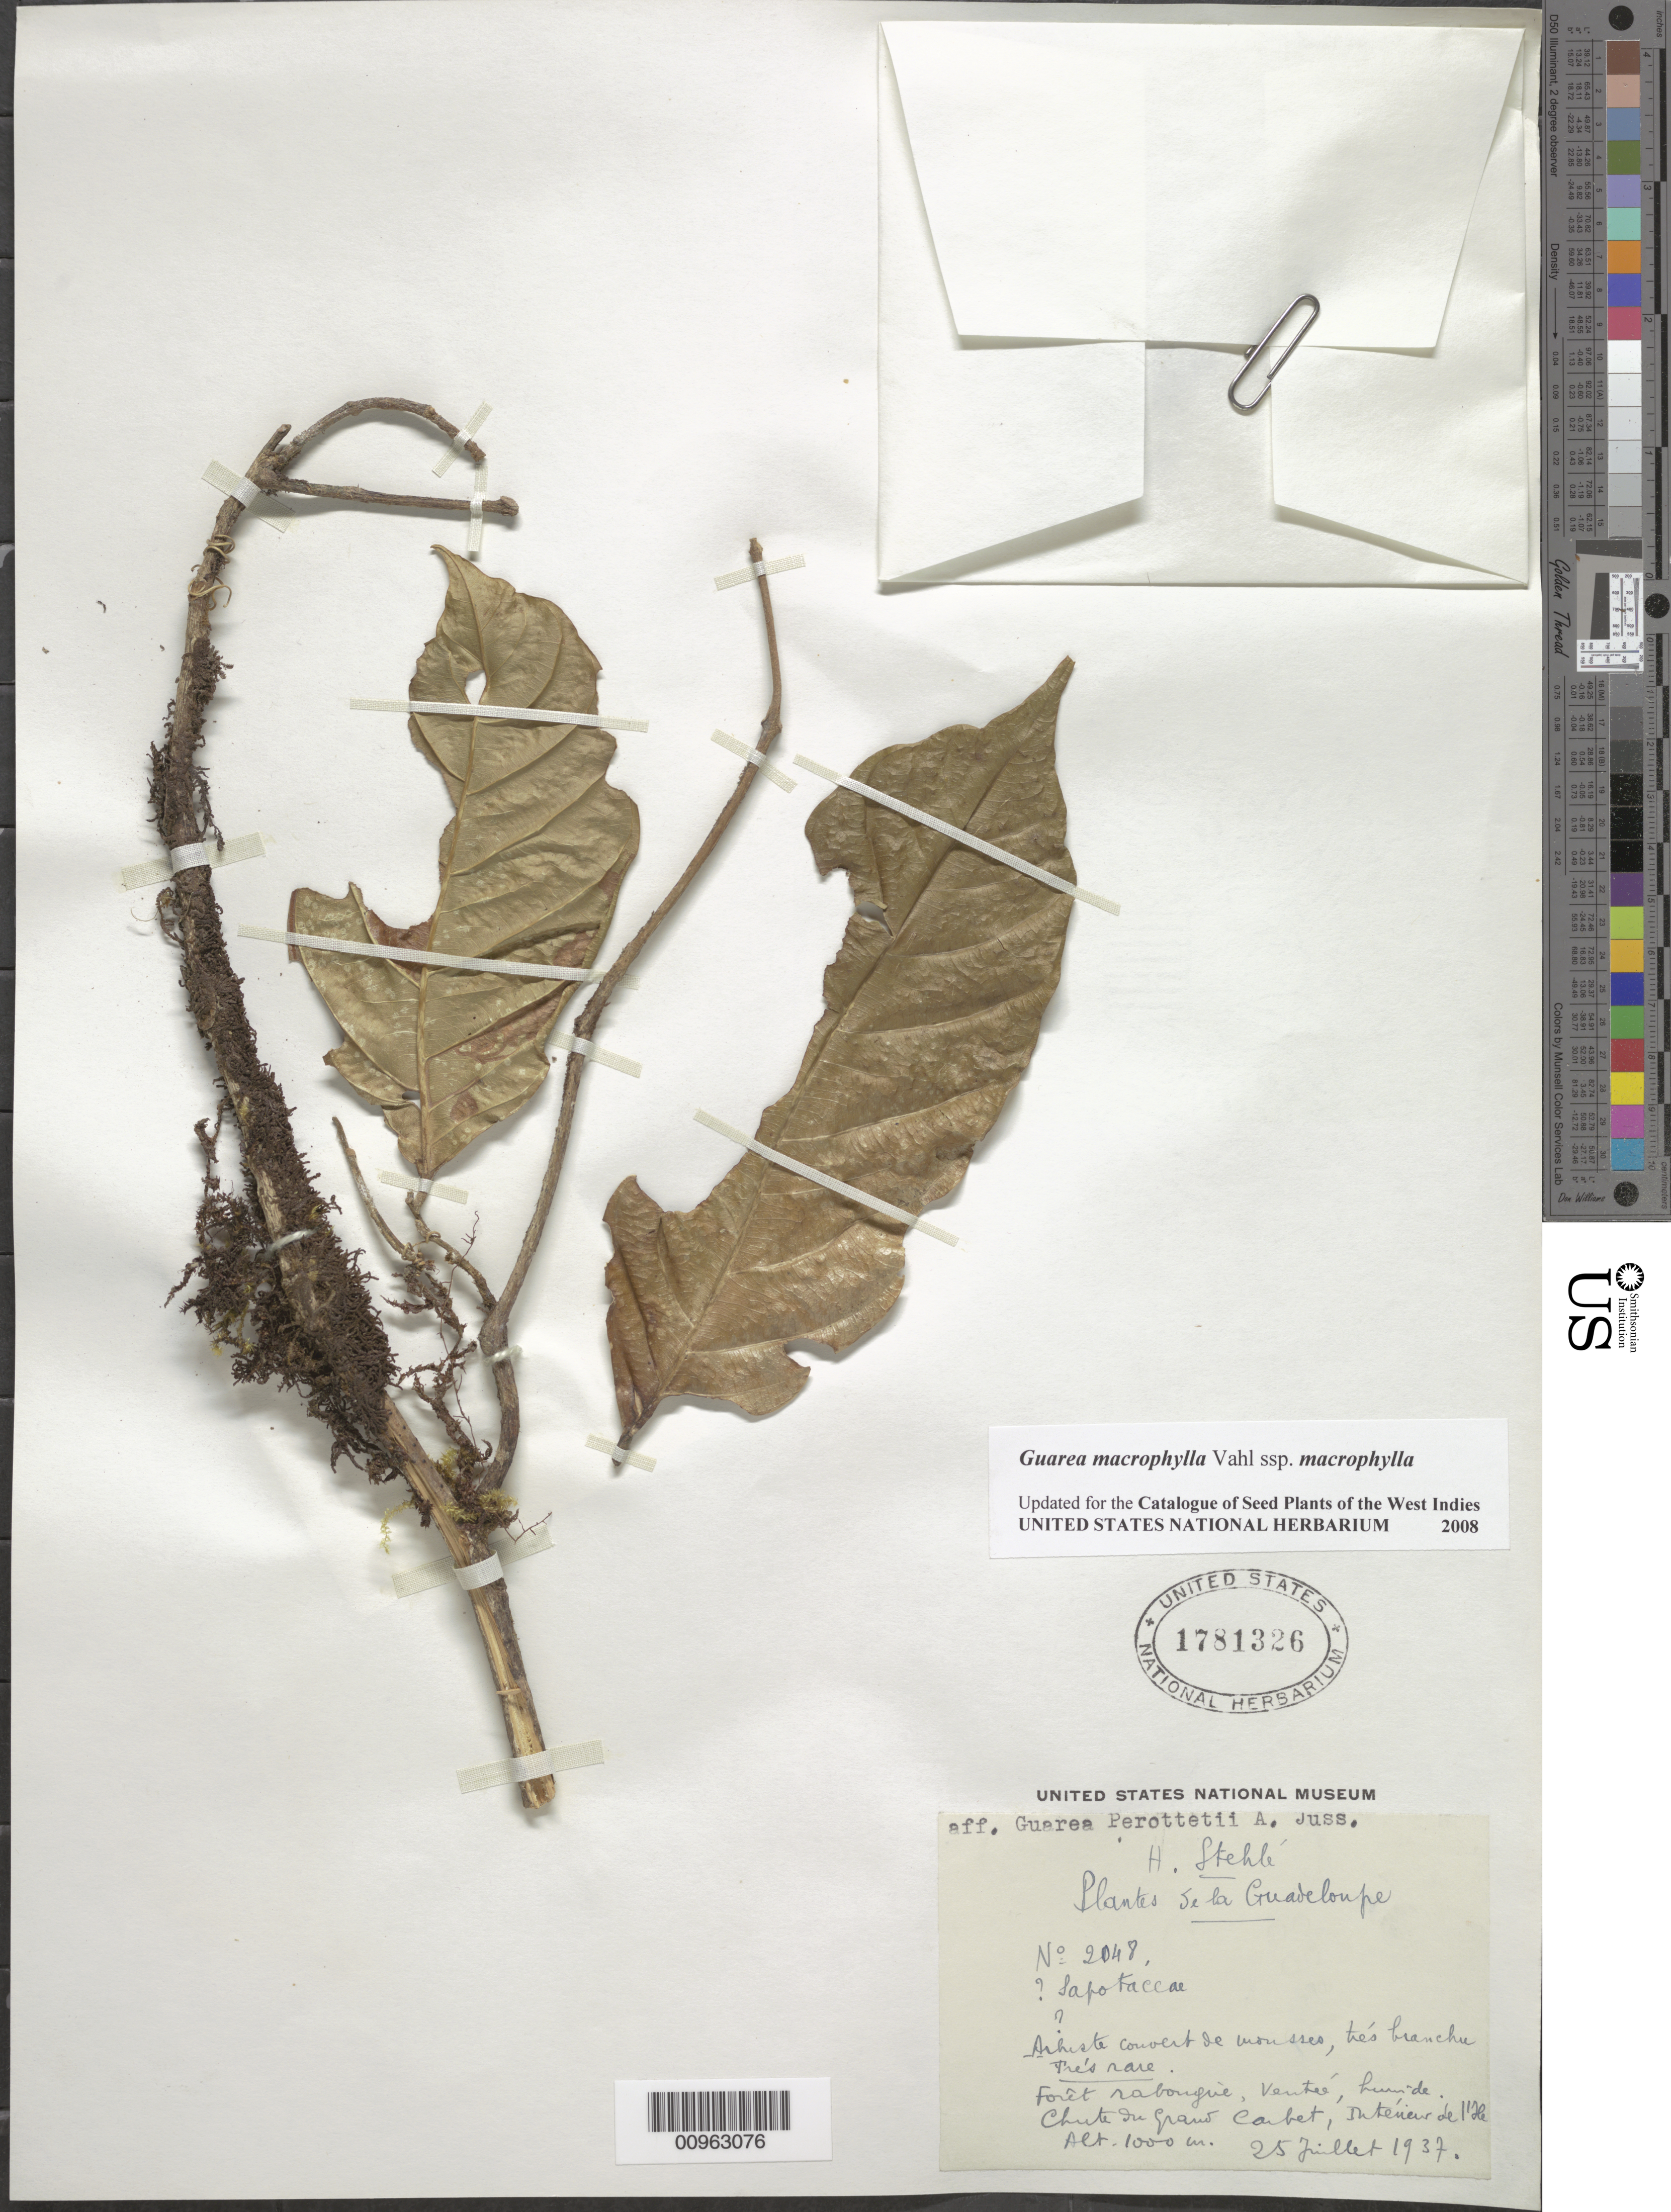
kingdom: Plantae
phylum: Tracheophyta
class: Magnoliopsida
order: Sapindales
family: Meliaceae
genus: Guarea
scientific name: Guarea macrophylla subsp. macrophylla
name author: Vahl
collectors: H. Stehlé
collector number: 2048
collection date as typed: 25 Jul 1937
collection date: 1937-07-25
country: Guadeloupe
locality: "Chute" du Grand Carbet, Intereur de l'Ile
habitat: Forêt rabougrie, venteé, humide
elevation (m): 1000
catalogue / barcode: US 1781326